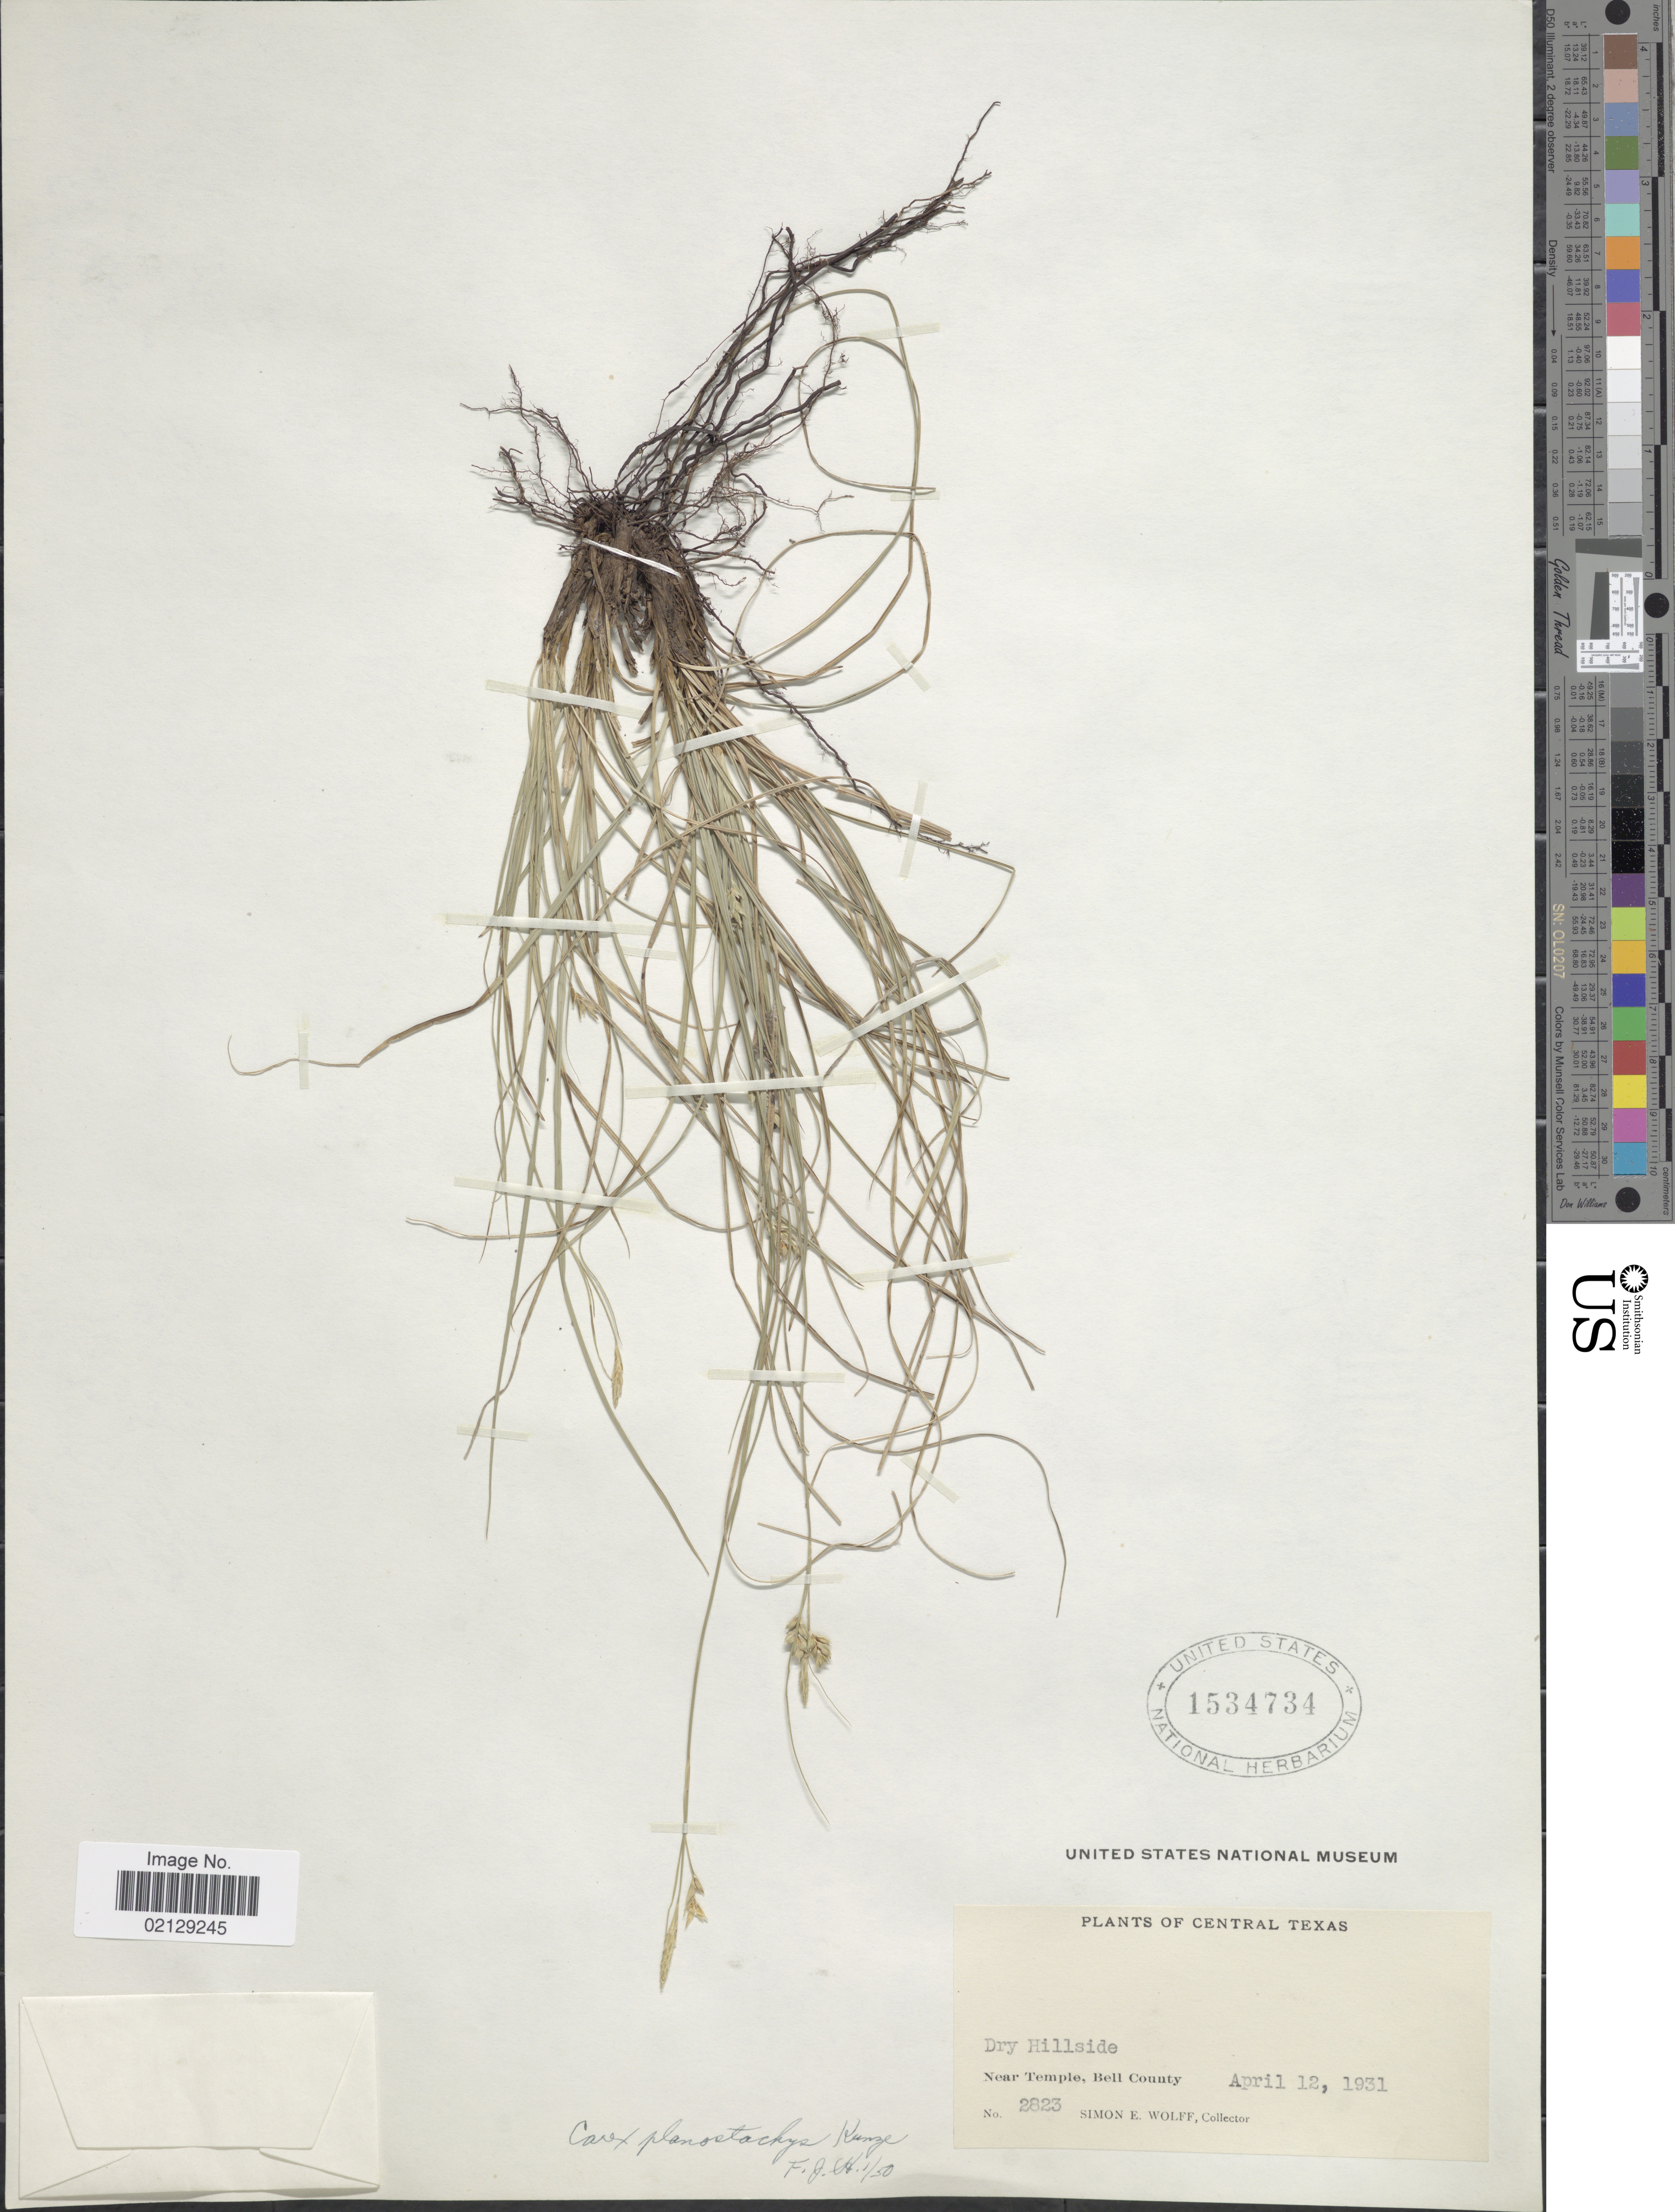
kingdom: Plantae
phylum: Tracheophyta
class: Liliopsida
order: Poales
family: Cyperaceae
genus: Carex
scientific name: Carex planostachys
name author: Kunze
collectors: S. E. Wolff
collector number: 2823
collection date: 1931-04-12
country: United States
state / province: Texas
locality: Central Texas, Near Temple, Bell County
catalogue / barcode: US 1534734